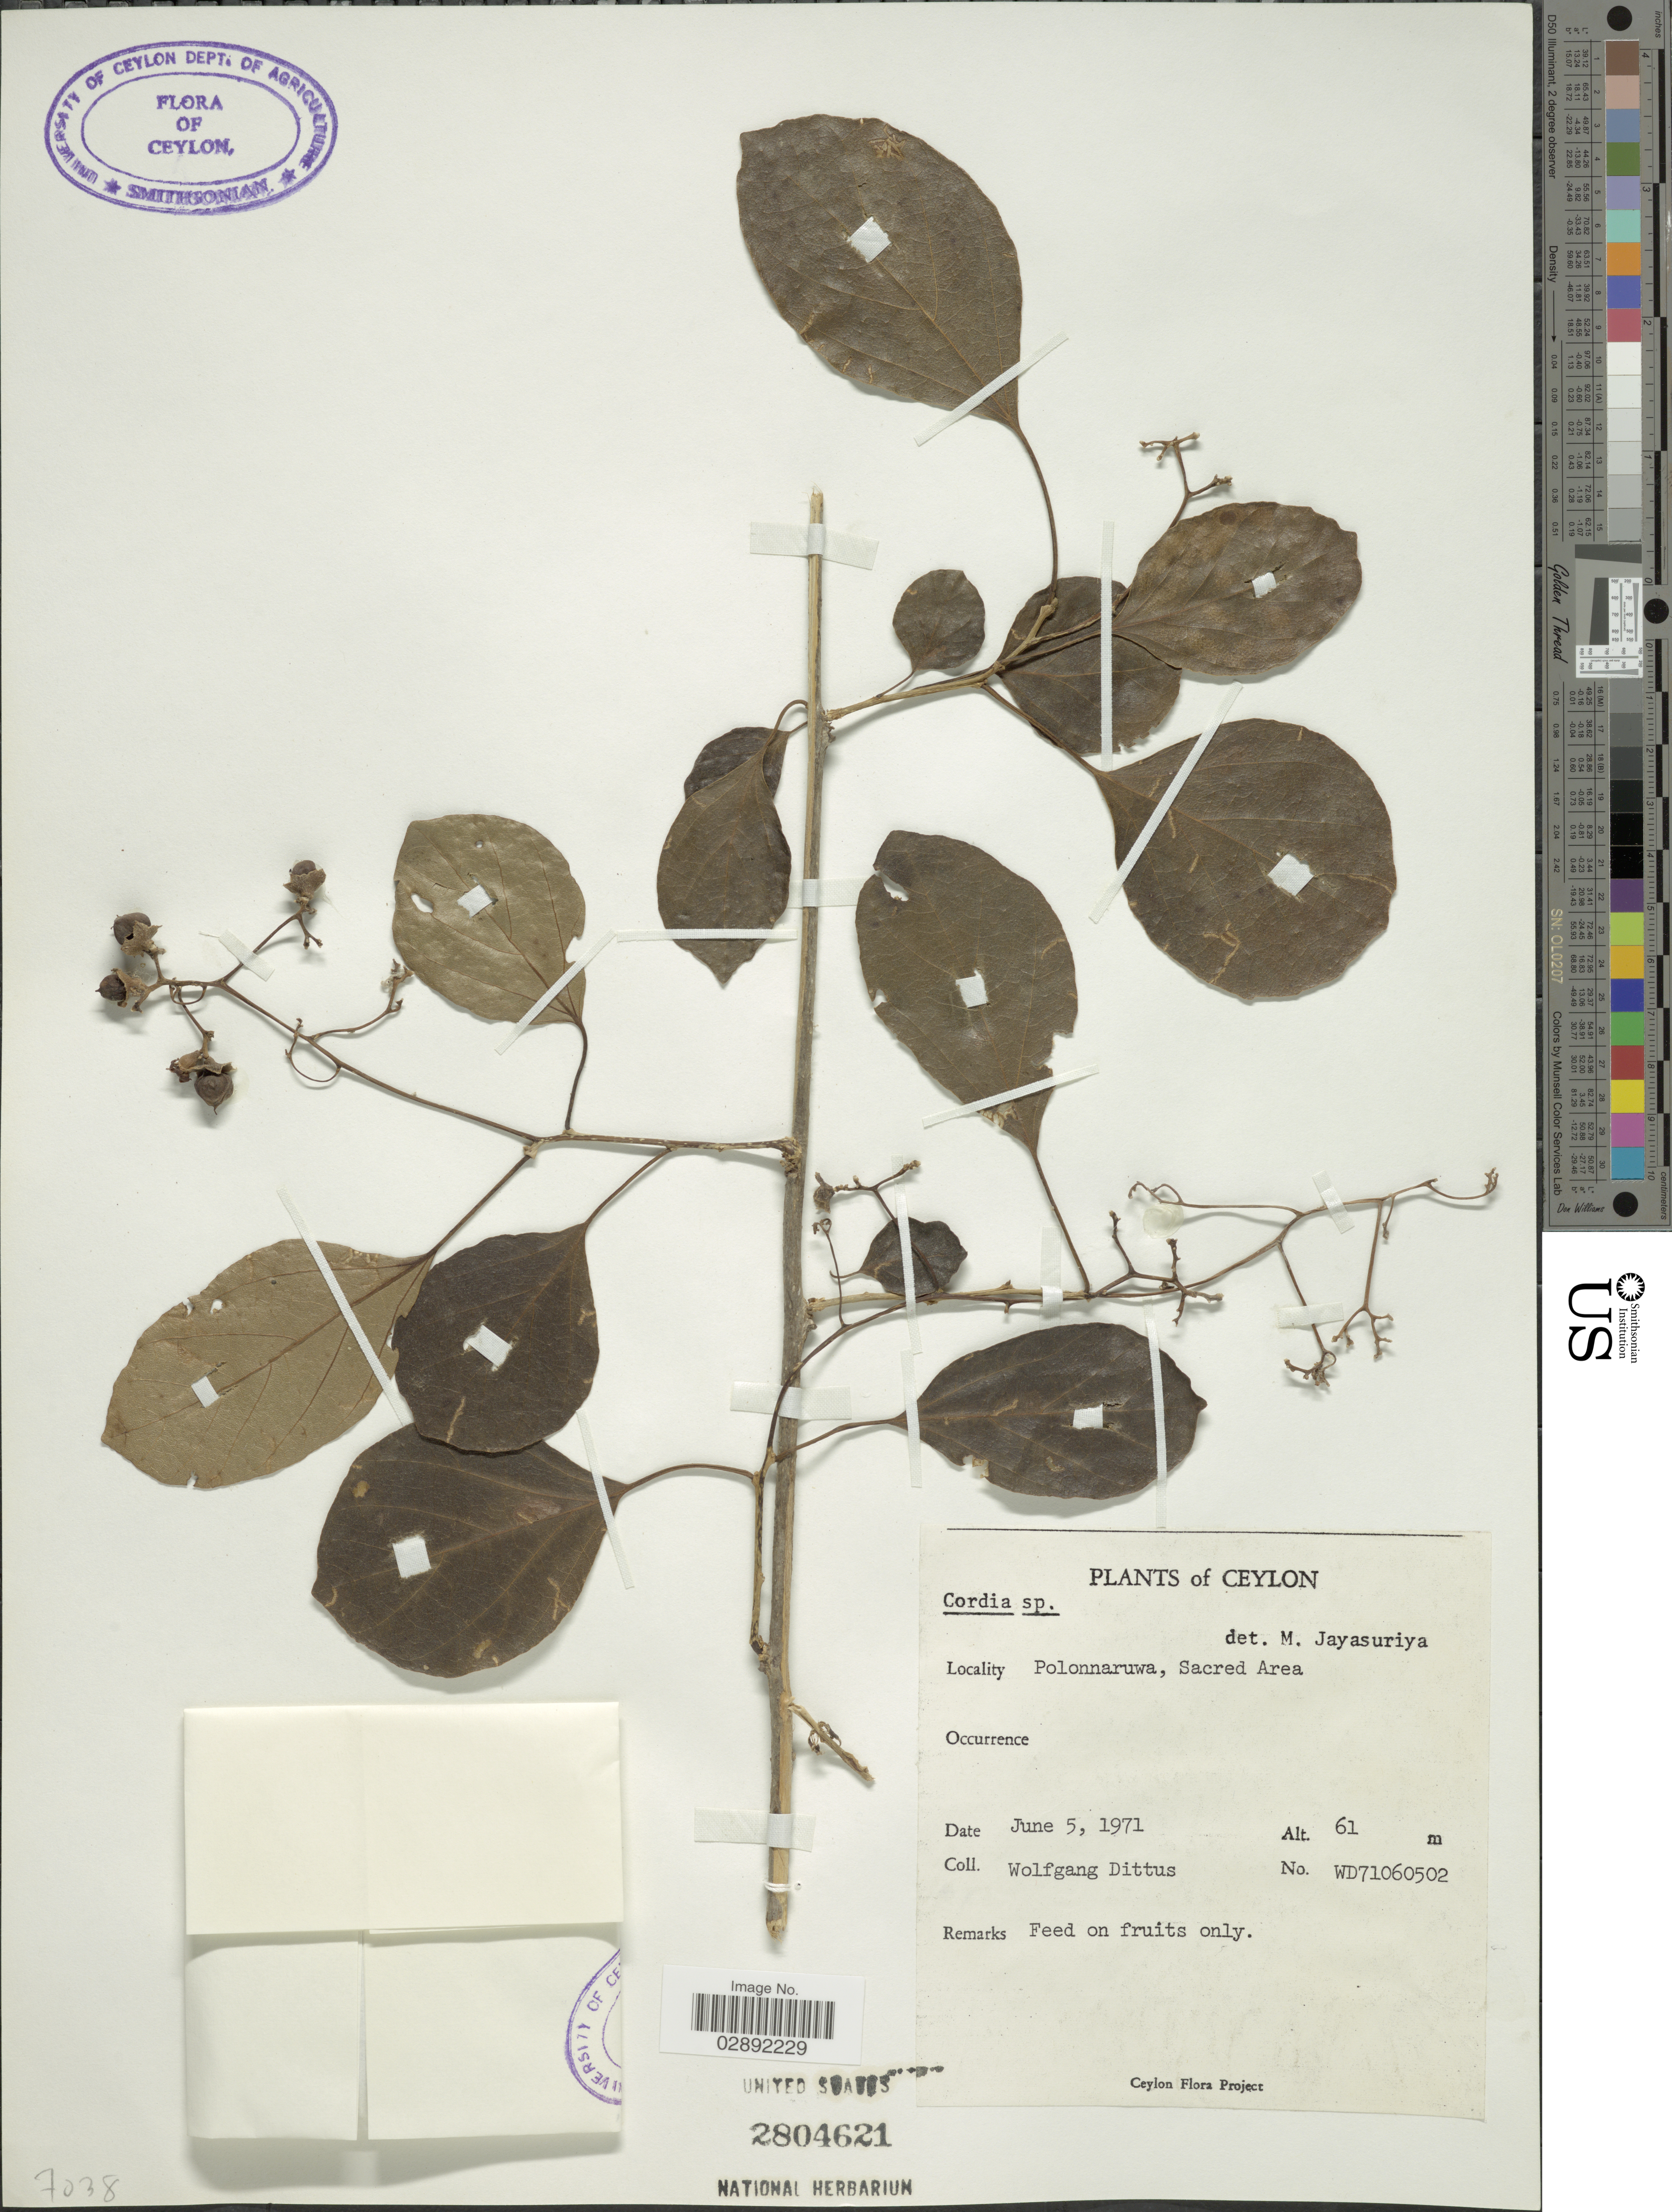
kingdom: Plantae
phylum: Tracheophyta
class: Magnoliopsida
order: Boraginales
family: Cordiaceae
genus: Cordia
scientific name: Cordia sp.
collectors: W. Dittus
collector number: WD71060502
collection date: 1971-06-05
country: Sri Lanka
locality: Ceylon. Polonnaruwa, Sacred Area.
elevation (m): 61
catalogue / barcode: US 2804621